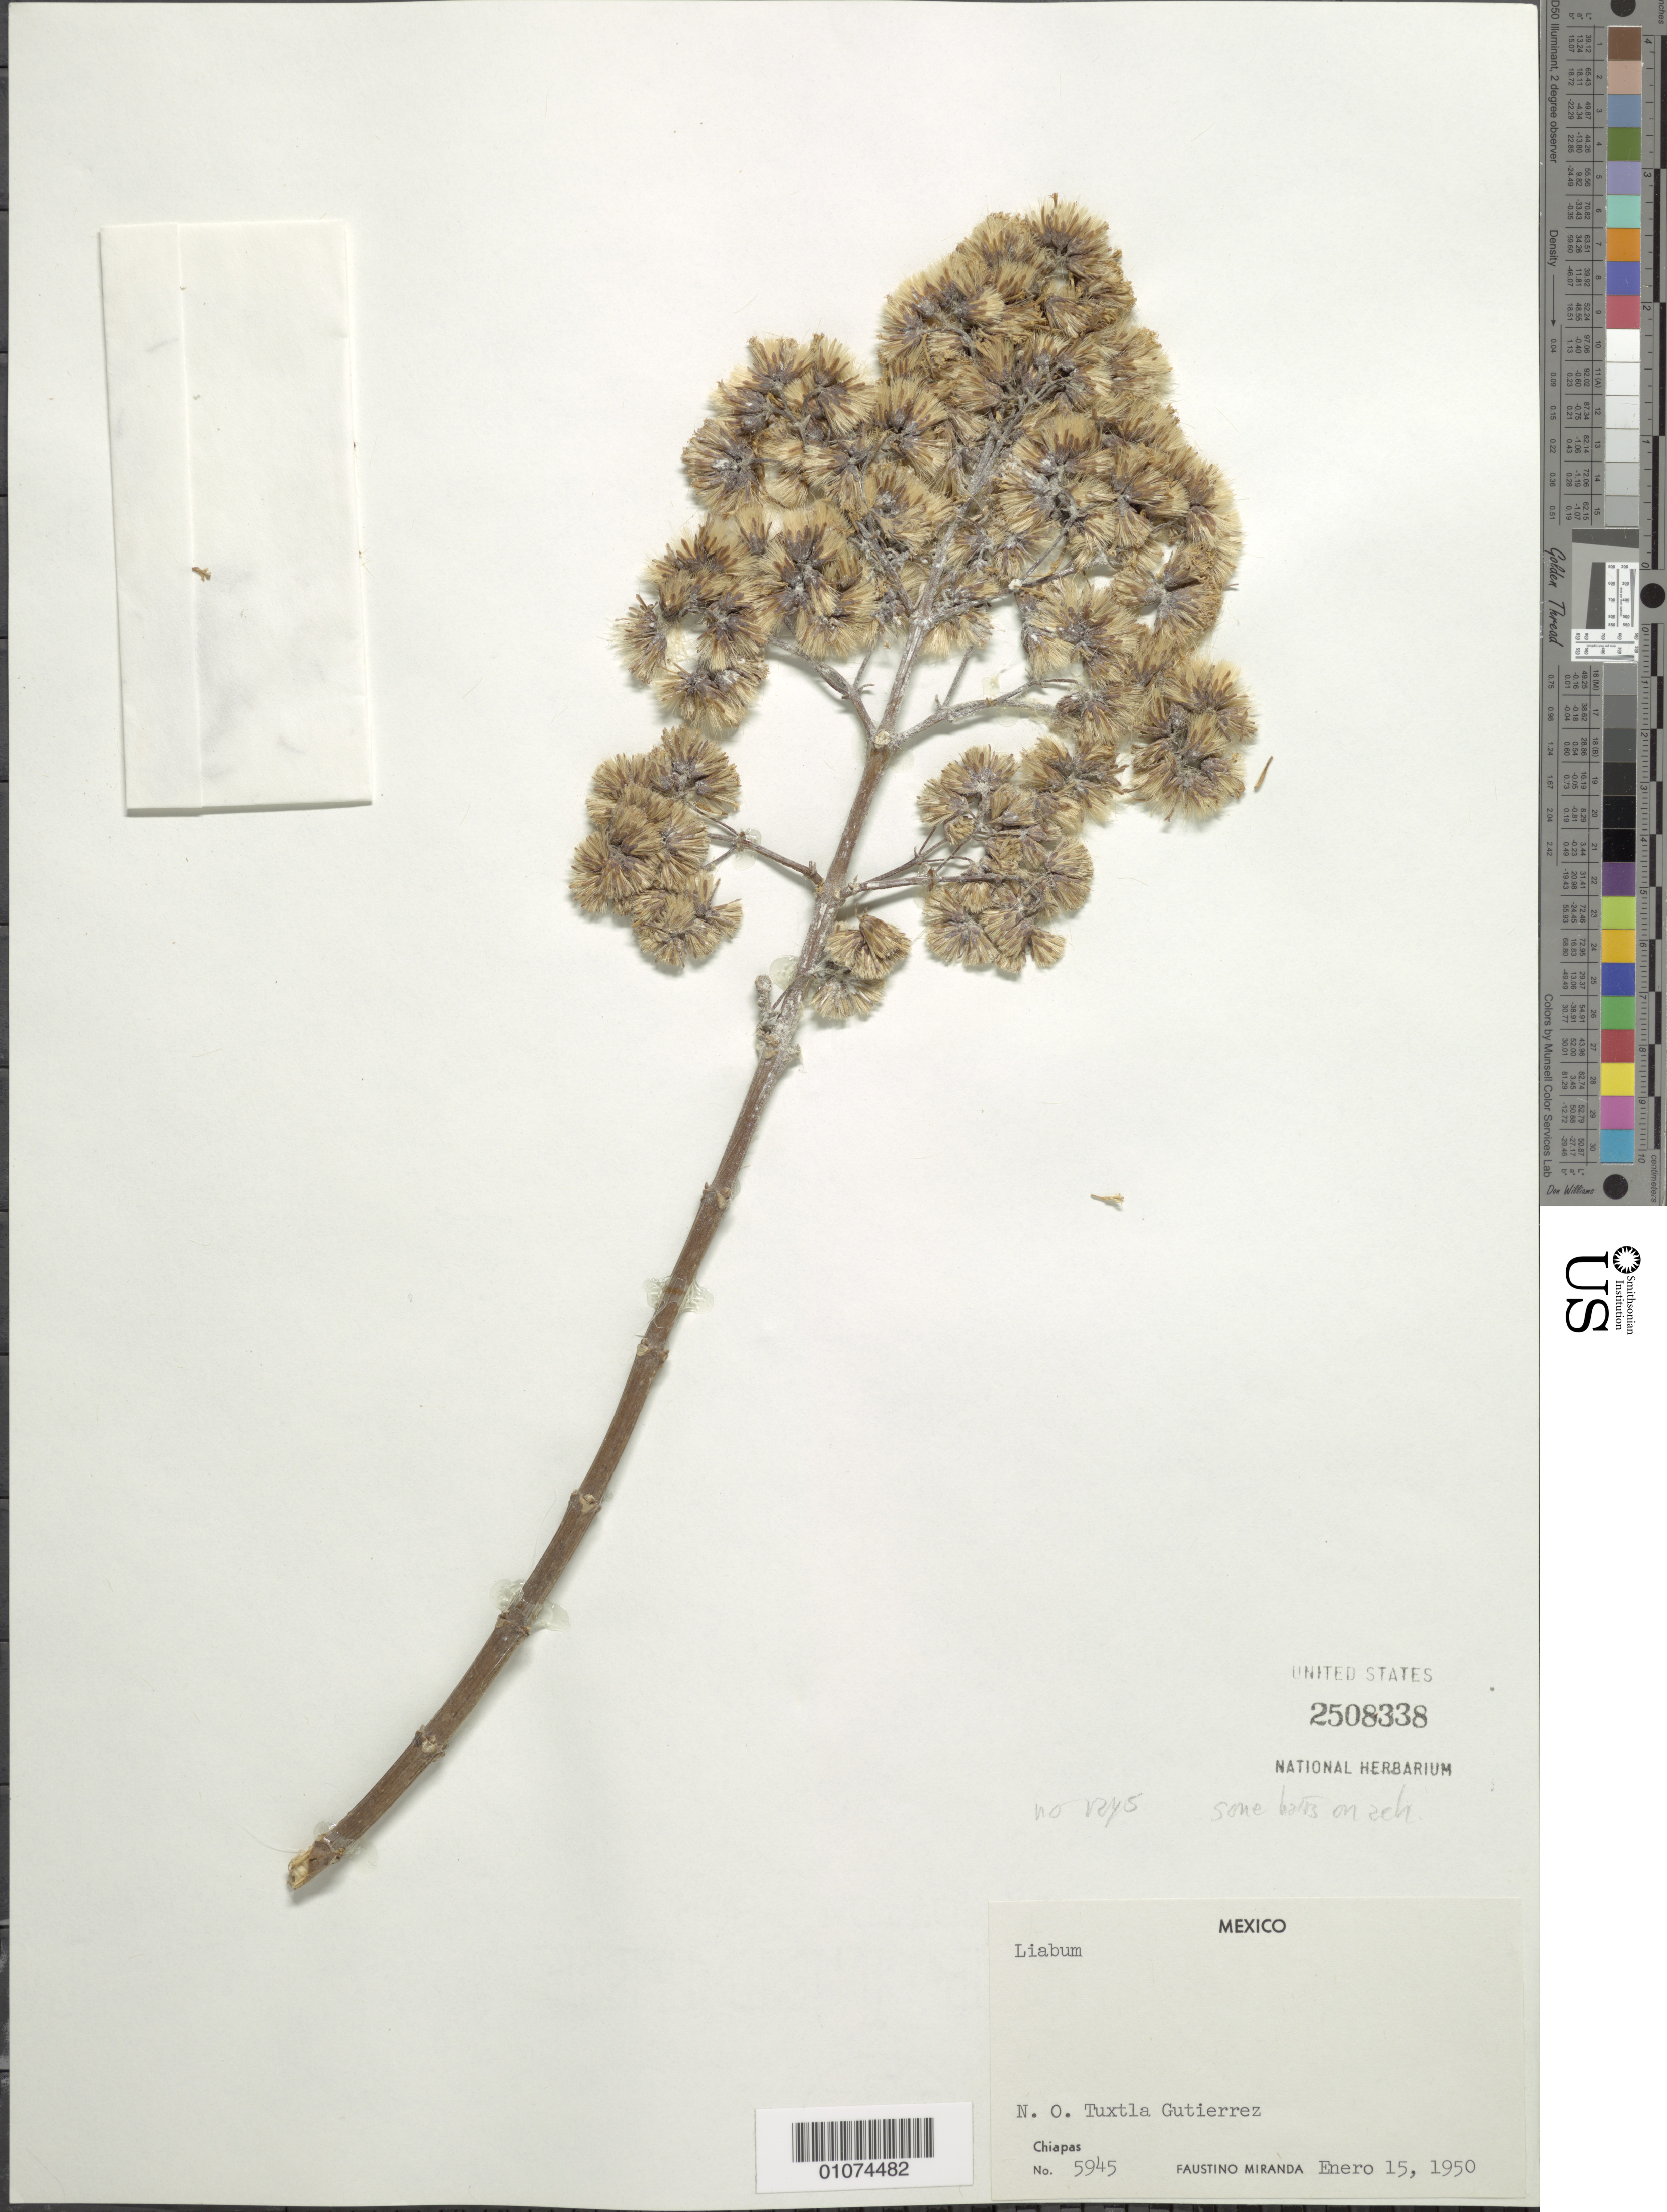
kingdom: Plantae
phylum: Tracheophyta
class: Magnoliopsida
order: Asterales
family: Asteraceae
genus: Sinclairia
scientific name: Sinclairia polyantha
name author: (Klatt) Rydb.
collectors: F. Miranda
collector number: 5945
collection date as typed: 15 January 1950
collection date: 1950-01-15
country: Mexico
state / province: Chiapas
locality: Tuxtla Gutierrez, north east of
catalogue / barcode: US 2508338